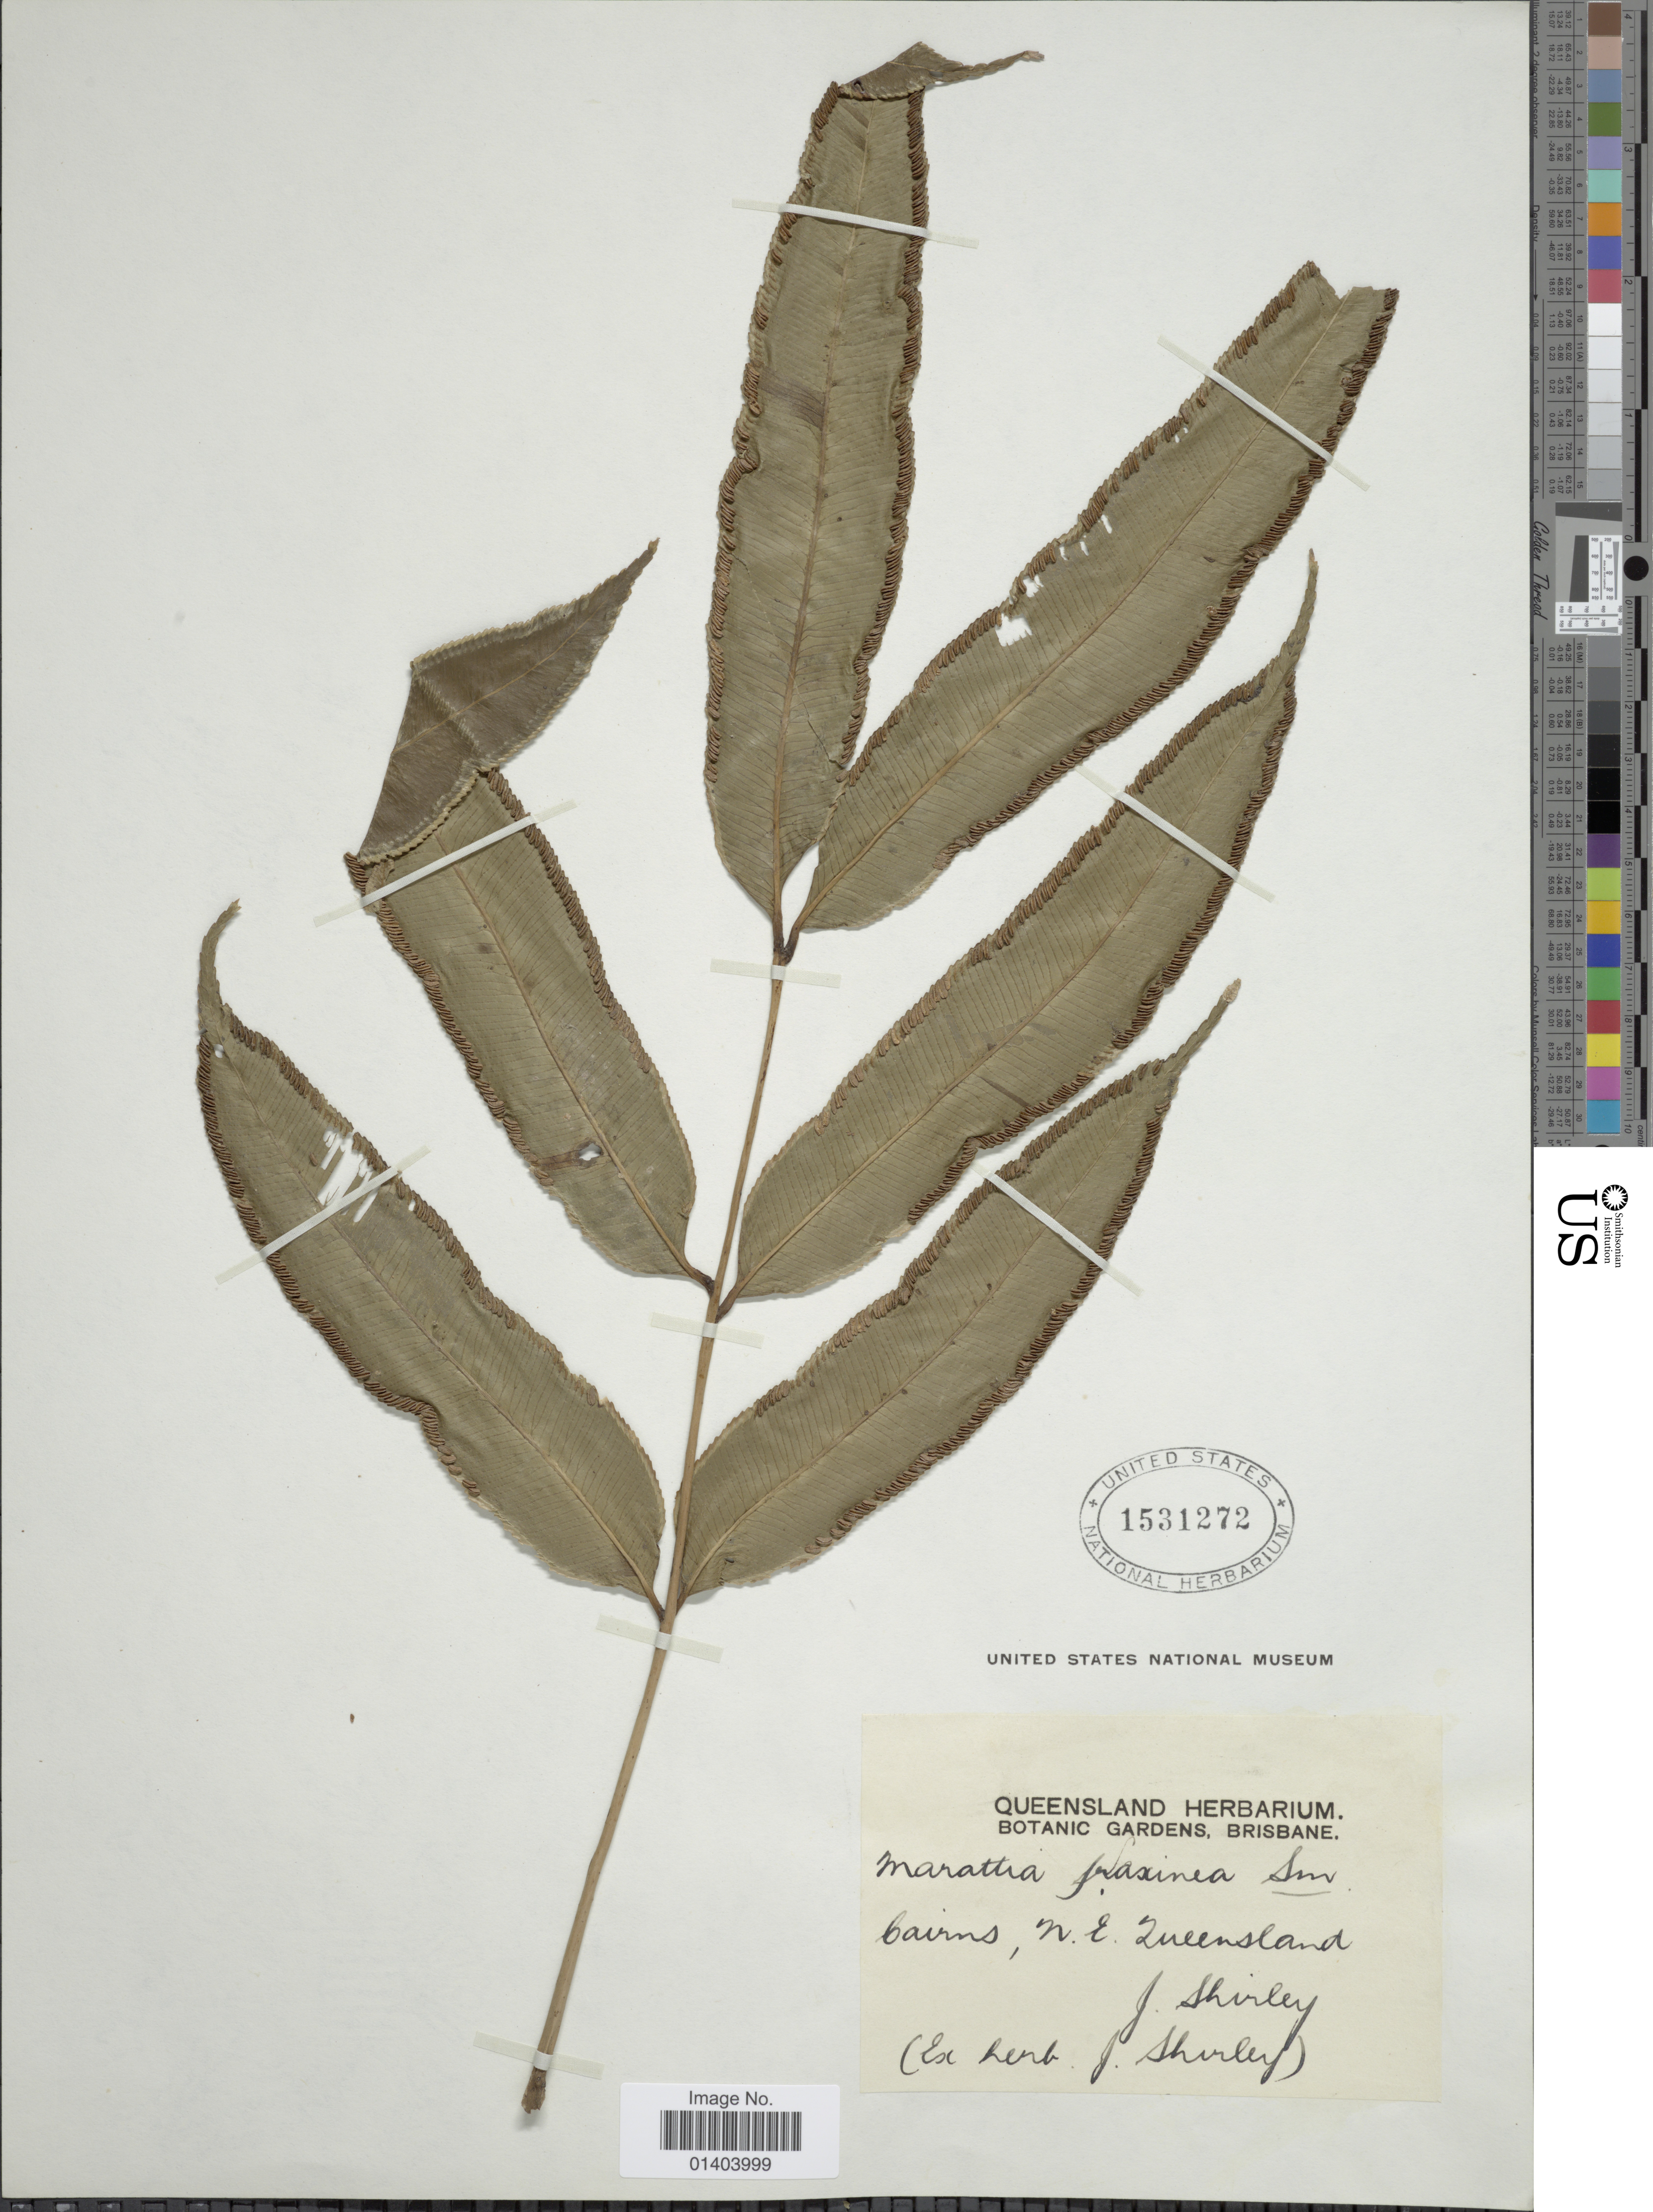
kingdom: Plantae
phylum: Tracheophyta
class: Polypodiopsida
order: Marattiales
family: Marattiaceae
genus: Ptisana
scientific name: Ptisana fraxinea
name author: (Sm.) Murdock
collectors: J. Shirley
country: Australia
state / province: Queensland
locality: Cairns, N.E. Queensland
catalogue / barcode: US 1531272